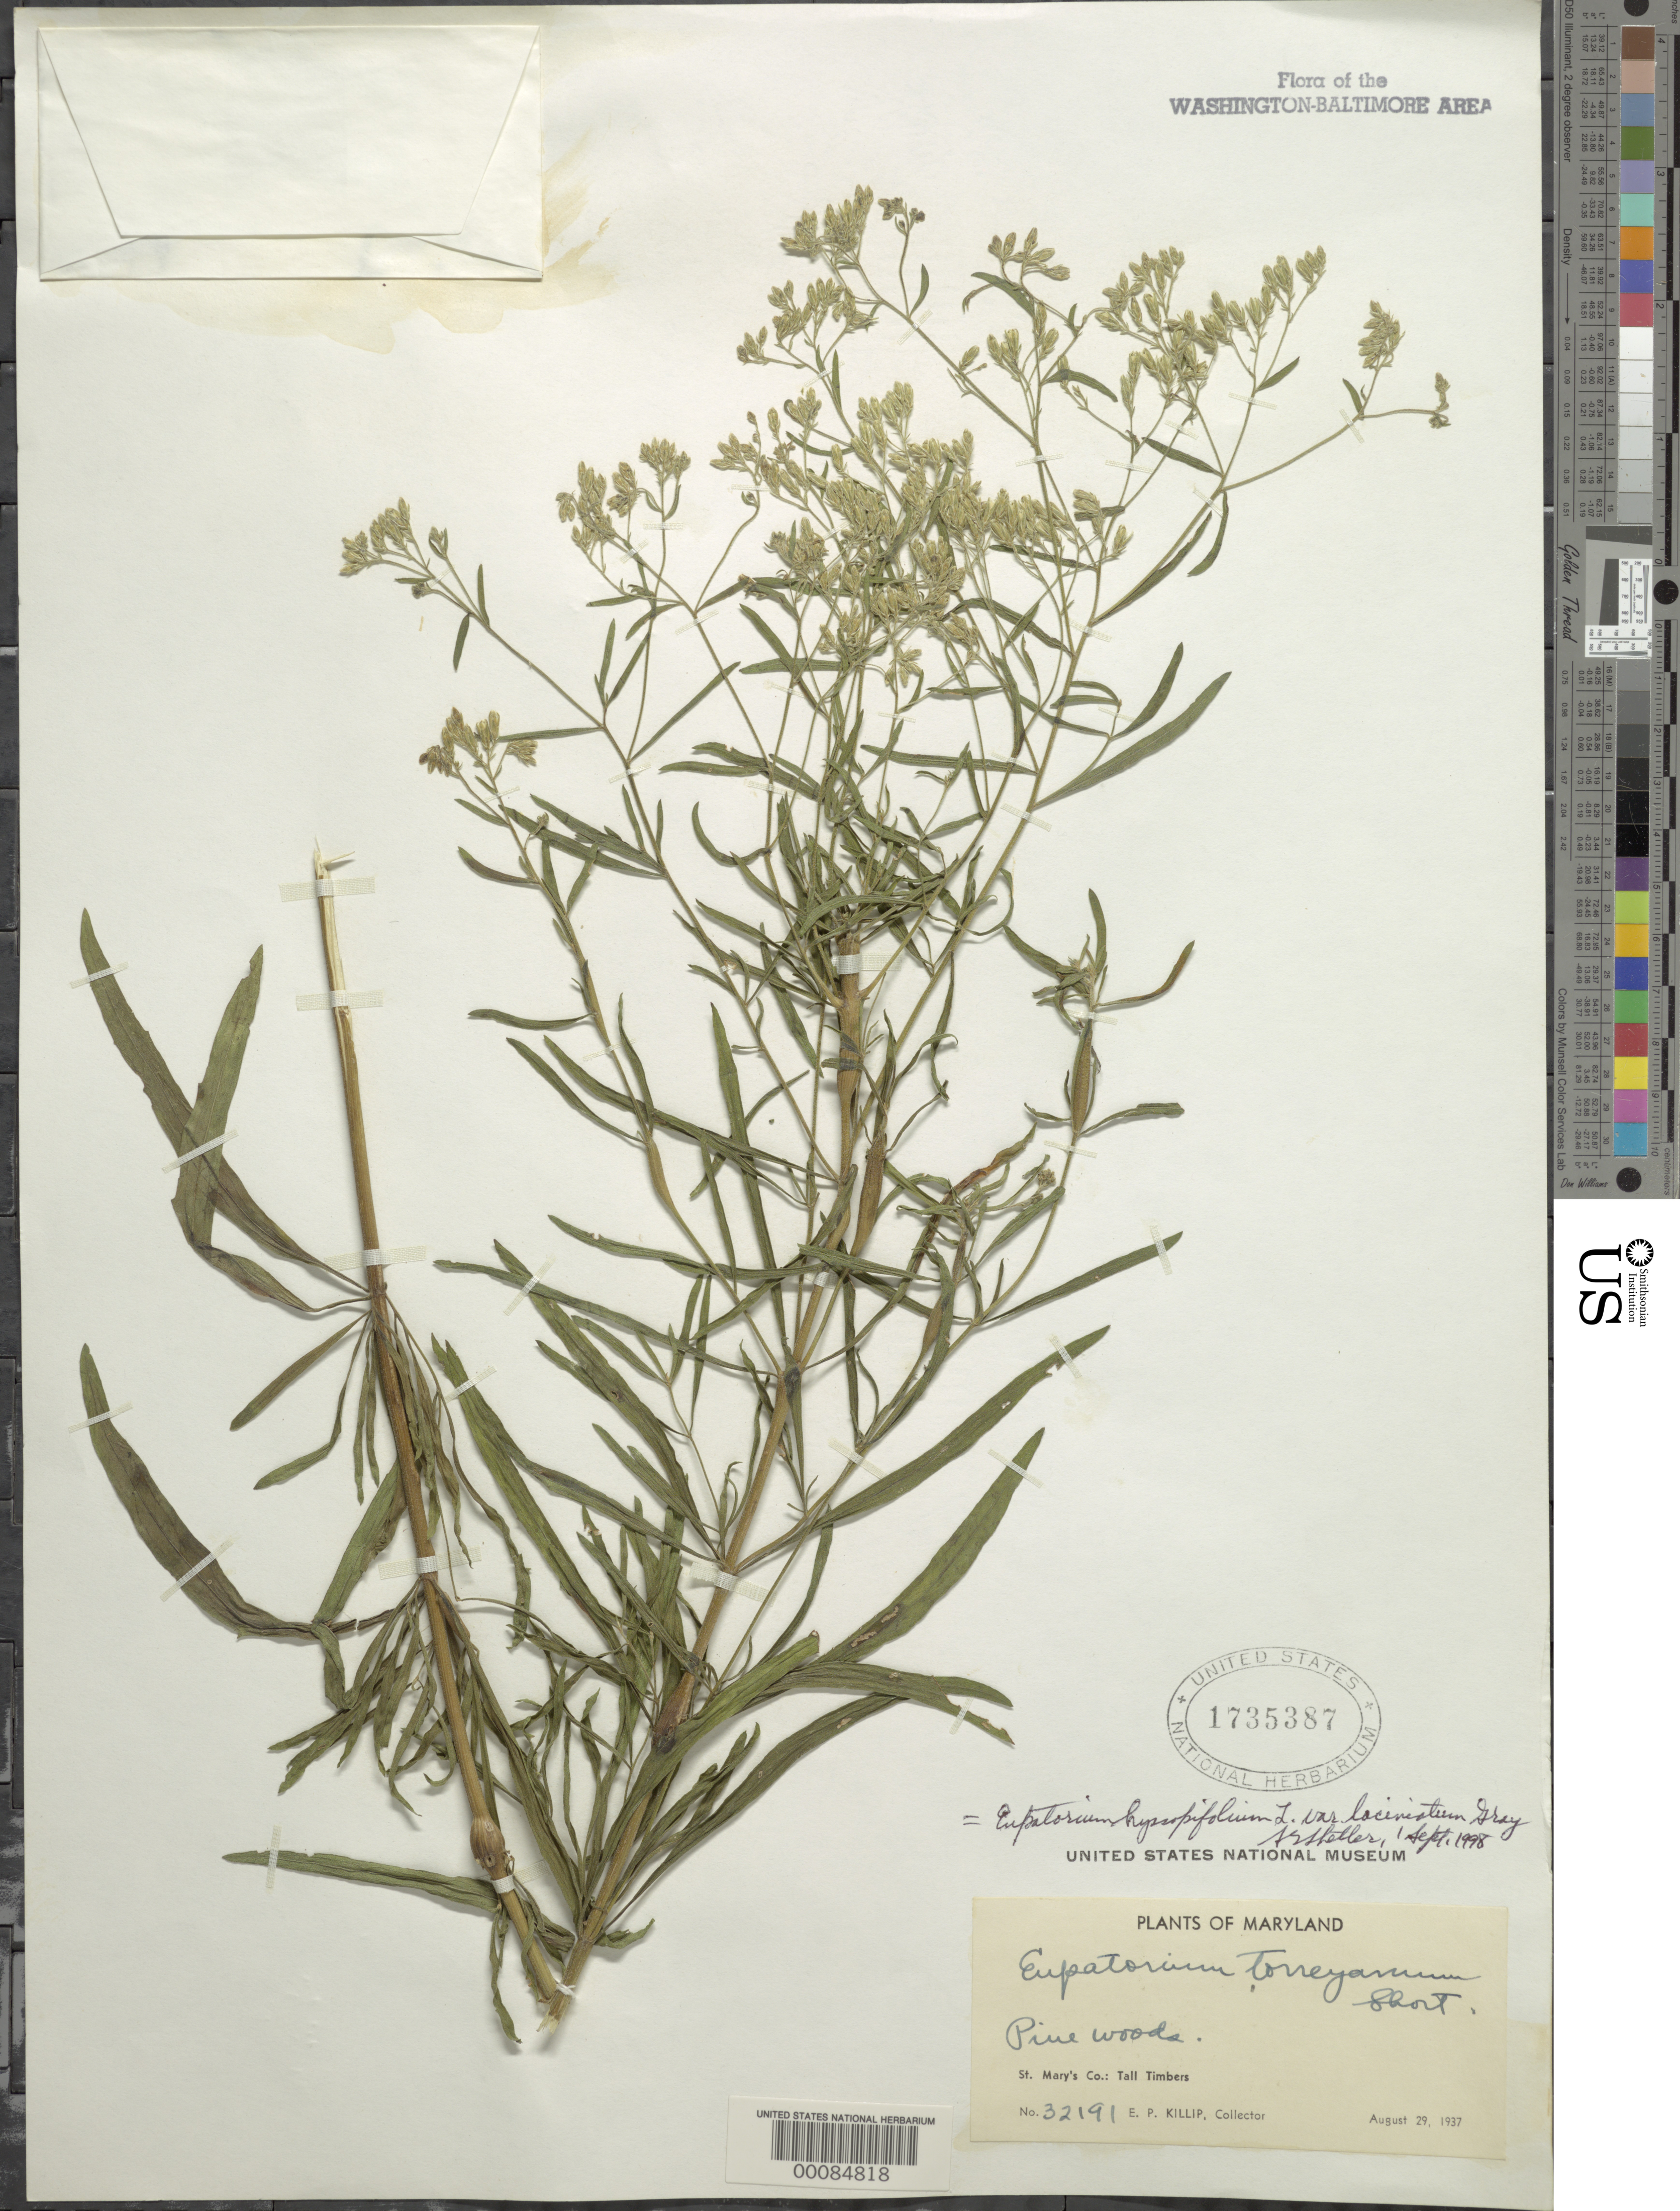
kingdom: Plantae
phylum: Tracheophyta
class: Magnoliopsida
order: Asterales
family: Asteraceae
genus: Eupatorium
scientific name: Eupatorium hyssopifolium var. laciniatum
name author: A. Gray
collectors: E. P. Killip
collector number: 32191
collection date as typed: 29 Aug 1937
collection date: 1937-08-29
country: United States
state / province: Maryland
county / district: St. Mary's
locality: Tall Timbers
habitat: Pine woods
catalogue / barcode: US 1735387